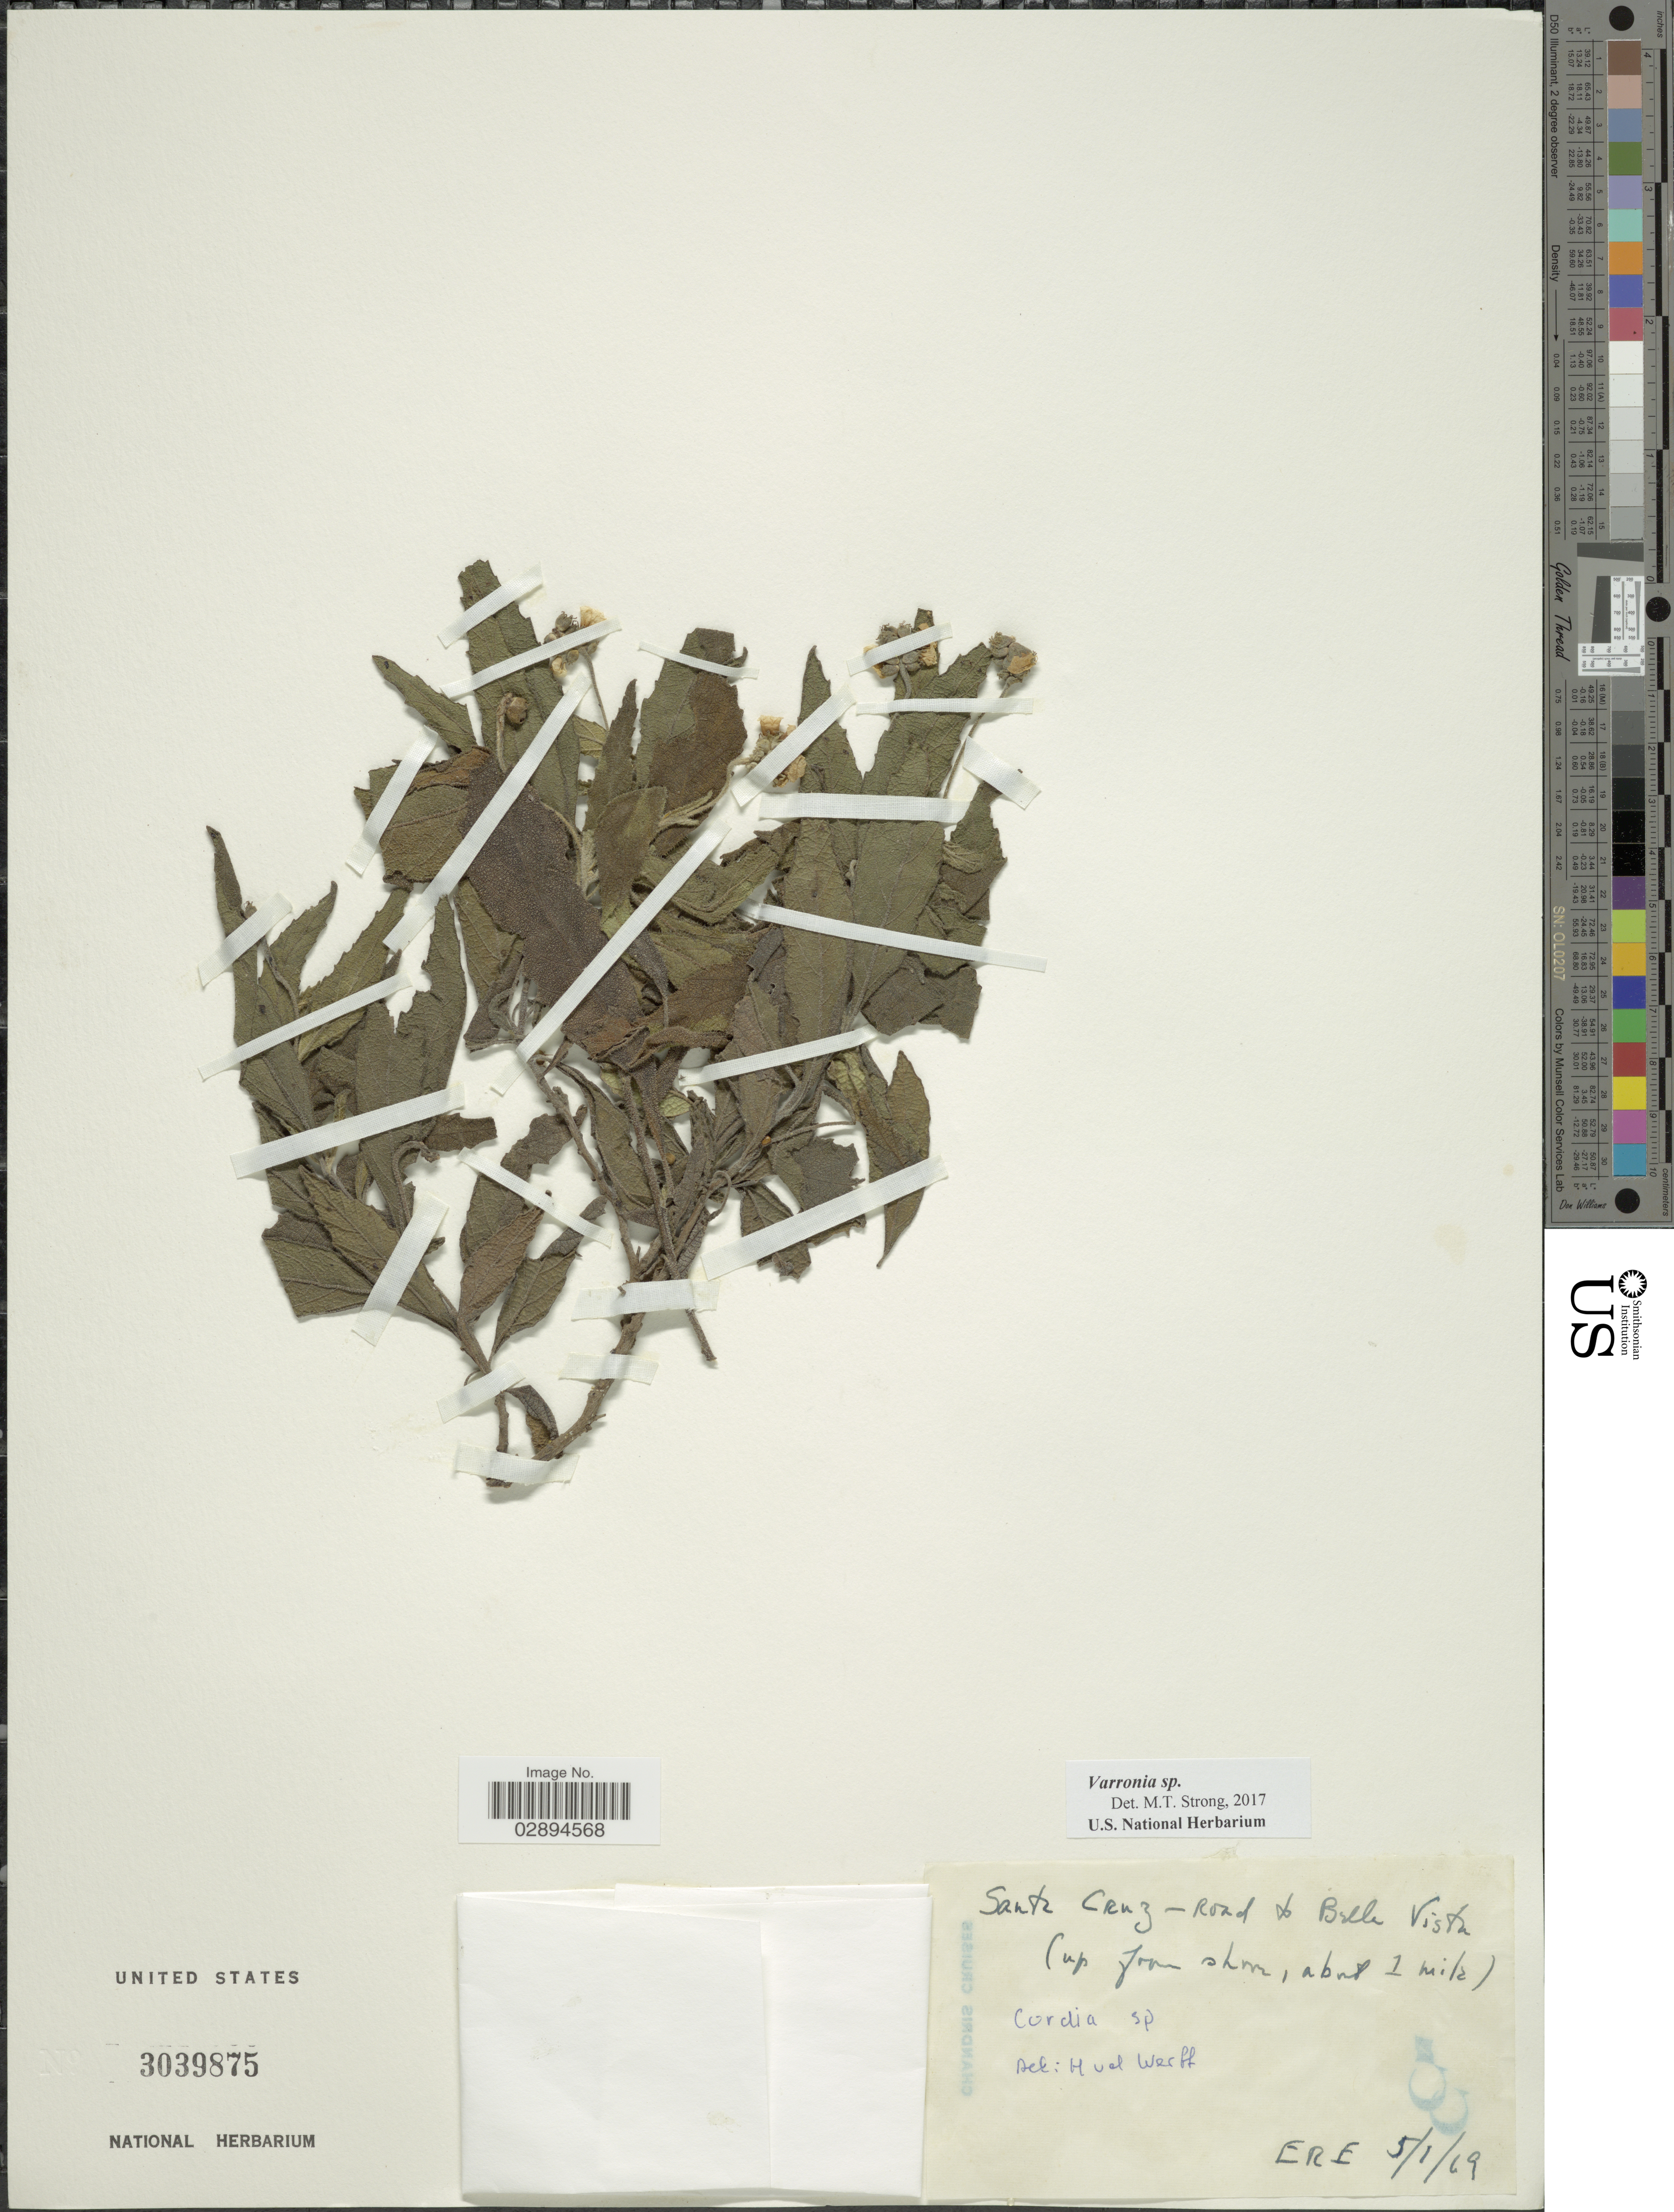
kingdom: Plantae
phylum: Tracheophyta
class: Magnoliopsida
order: Boraginales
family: Cordiaceae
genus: Varronia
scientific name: Varronia sp.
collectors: E. R. E.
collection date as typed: Transcribed d/m/y: 5/1/19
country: Ecuador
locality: Santa Cruz - Road to Belle Vista.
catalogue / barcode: US 3039875